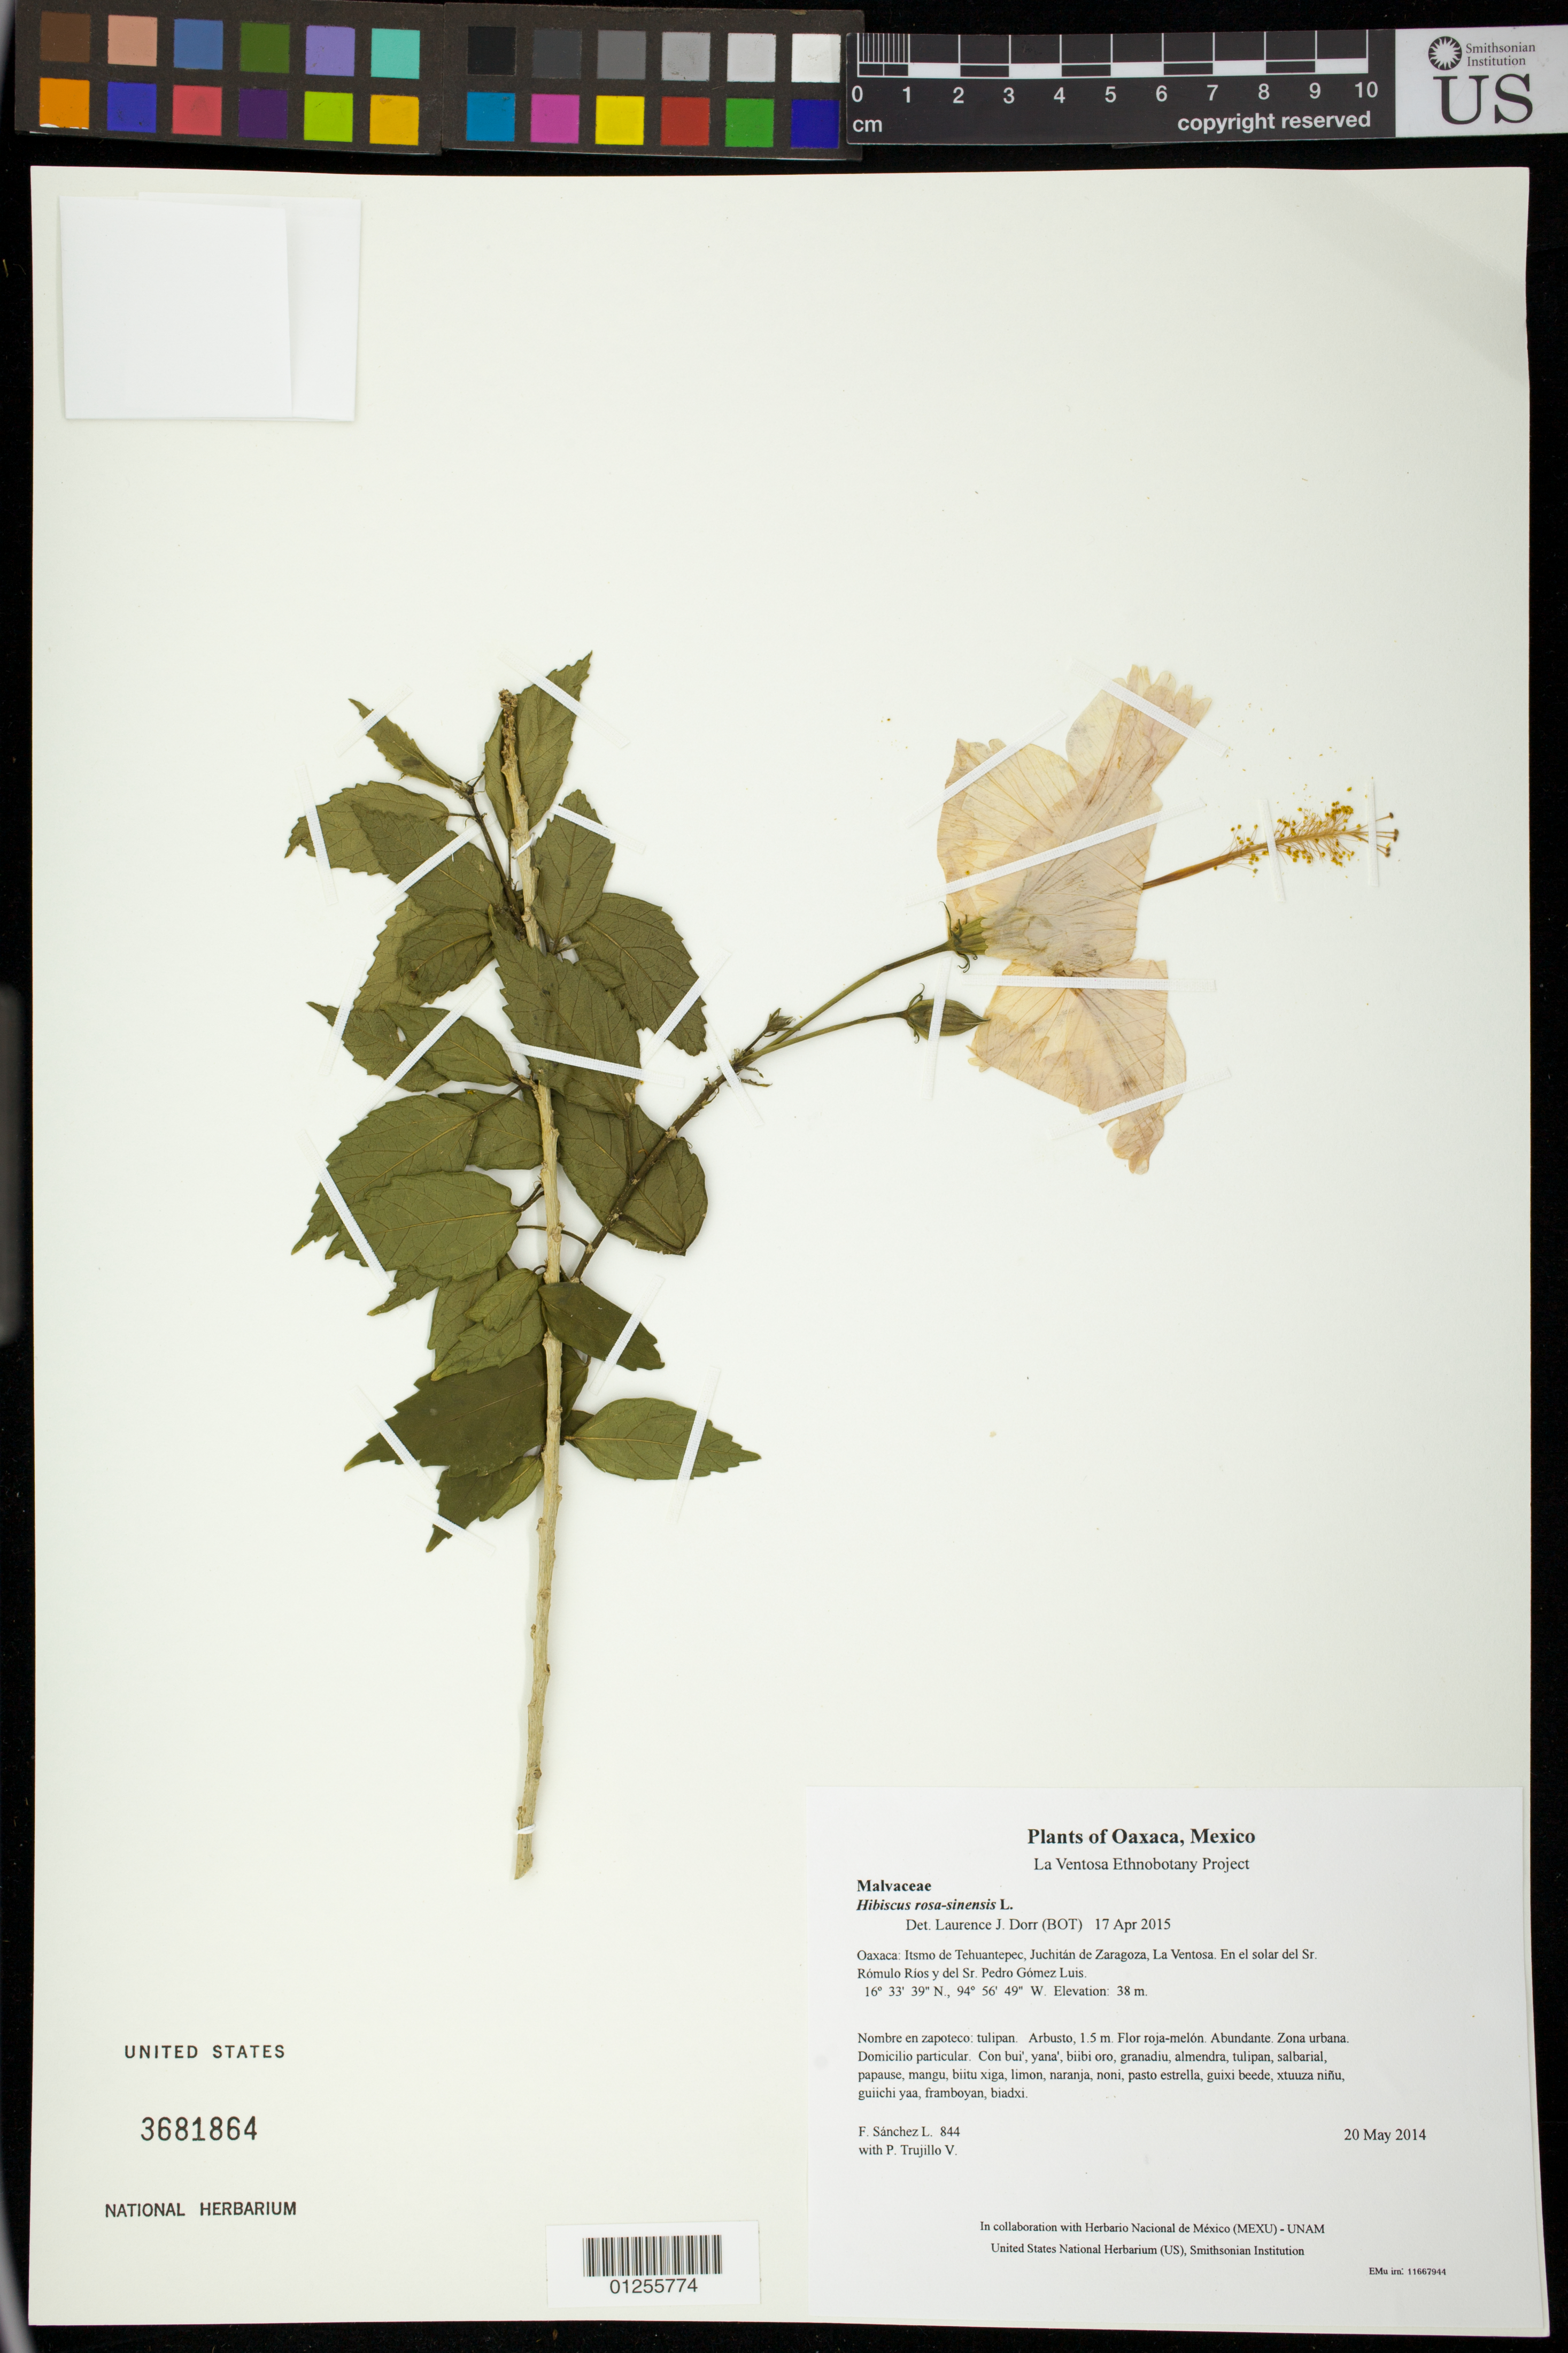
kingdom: Plantae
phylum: Tracheophyta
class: Magnoliopsida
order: Malvales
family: Malvaceae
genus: Hibiscus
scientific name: Hibiscus rosa-sinensis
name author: L.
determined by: Dorr, L. J., (BOT), Smithsonian Institution - National Museum of Natural History (UNITED STATES)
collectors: F. Sánchez L. & P. Trujillo V.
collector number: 844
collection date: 2014-05-20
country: Mexico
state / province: Oaxaca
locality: Itsmo de Tehuantepec, Juchitán de Zaragoza, La Ventosa. En el solar del Sr. Rómulo Ríos y del Sr. Pedro Gómez Luis.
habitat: Zona urbana. Domicilio particular.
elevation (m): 38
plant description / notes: JEBOT, MEXU, SERO, US; Yaga bandaga. 1.5 m. Guie' naxiña'-biguitu nate. Stale.; tulipan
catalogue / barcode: US 3681864